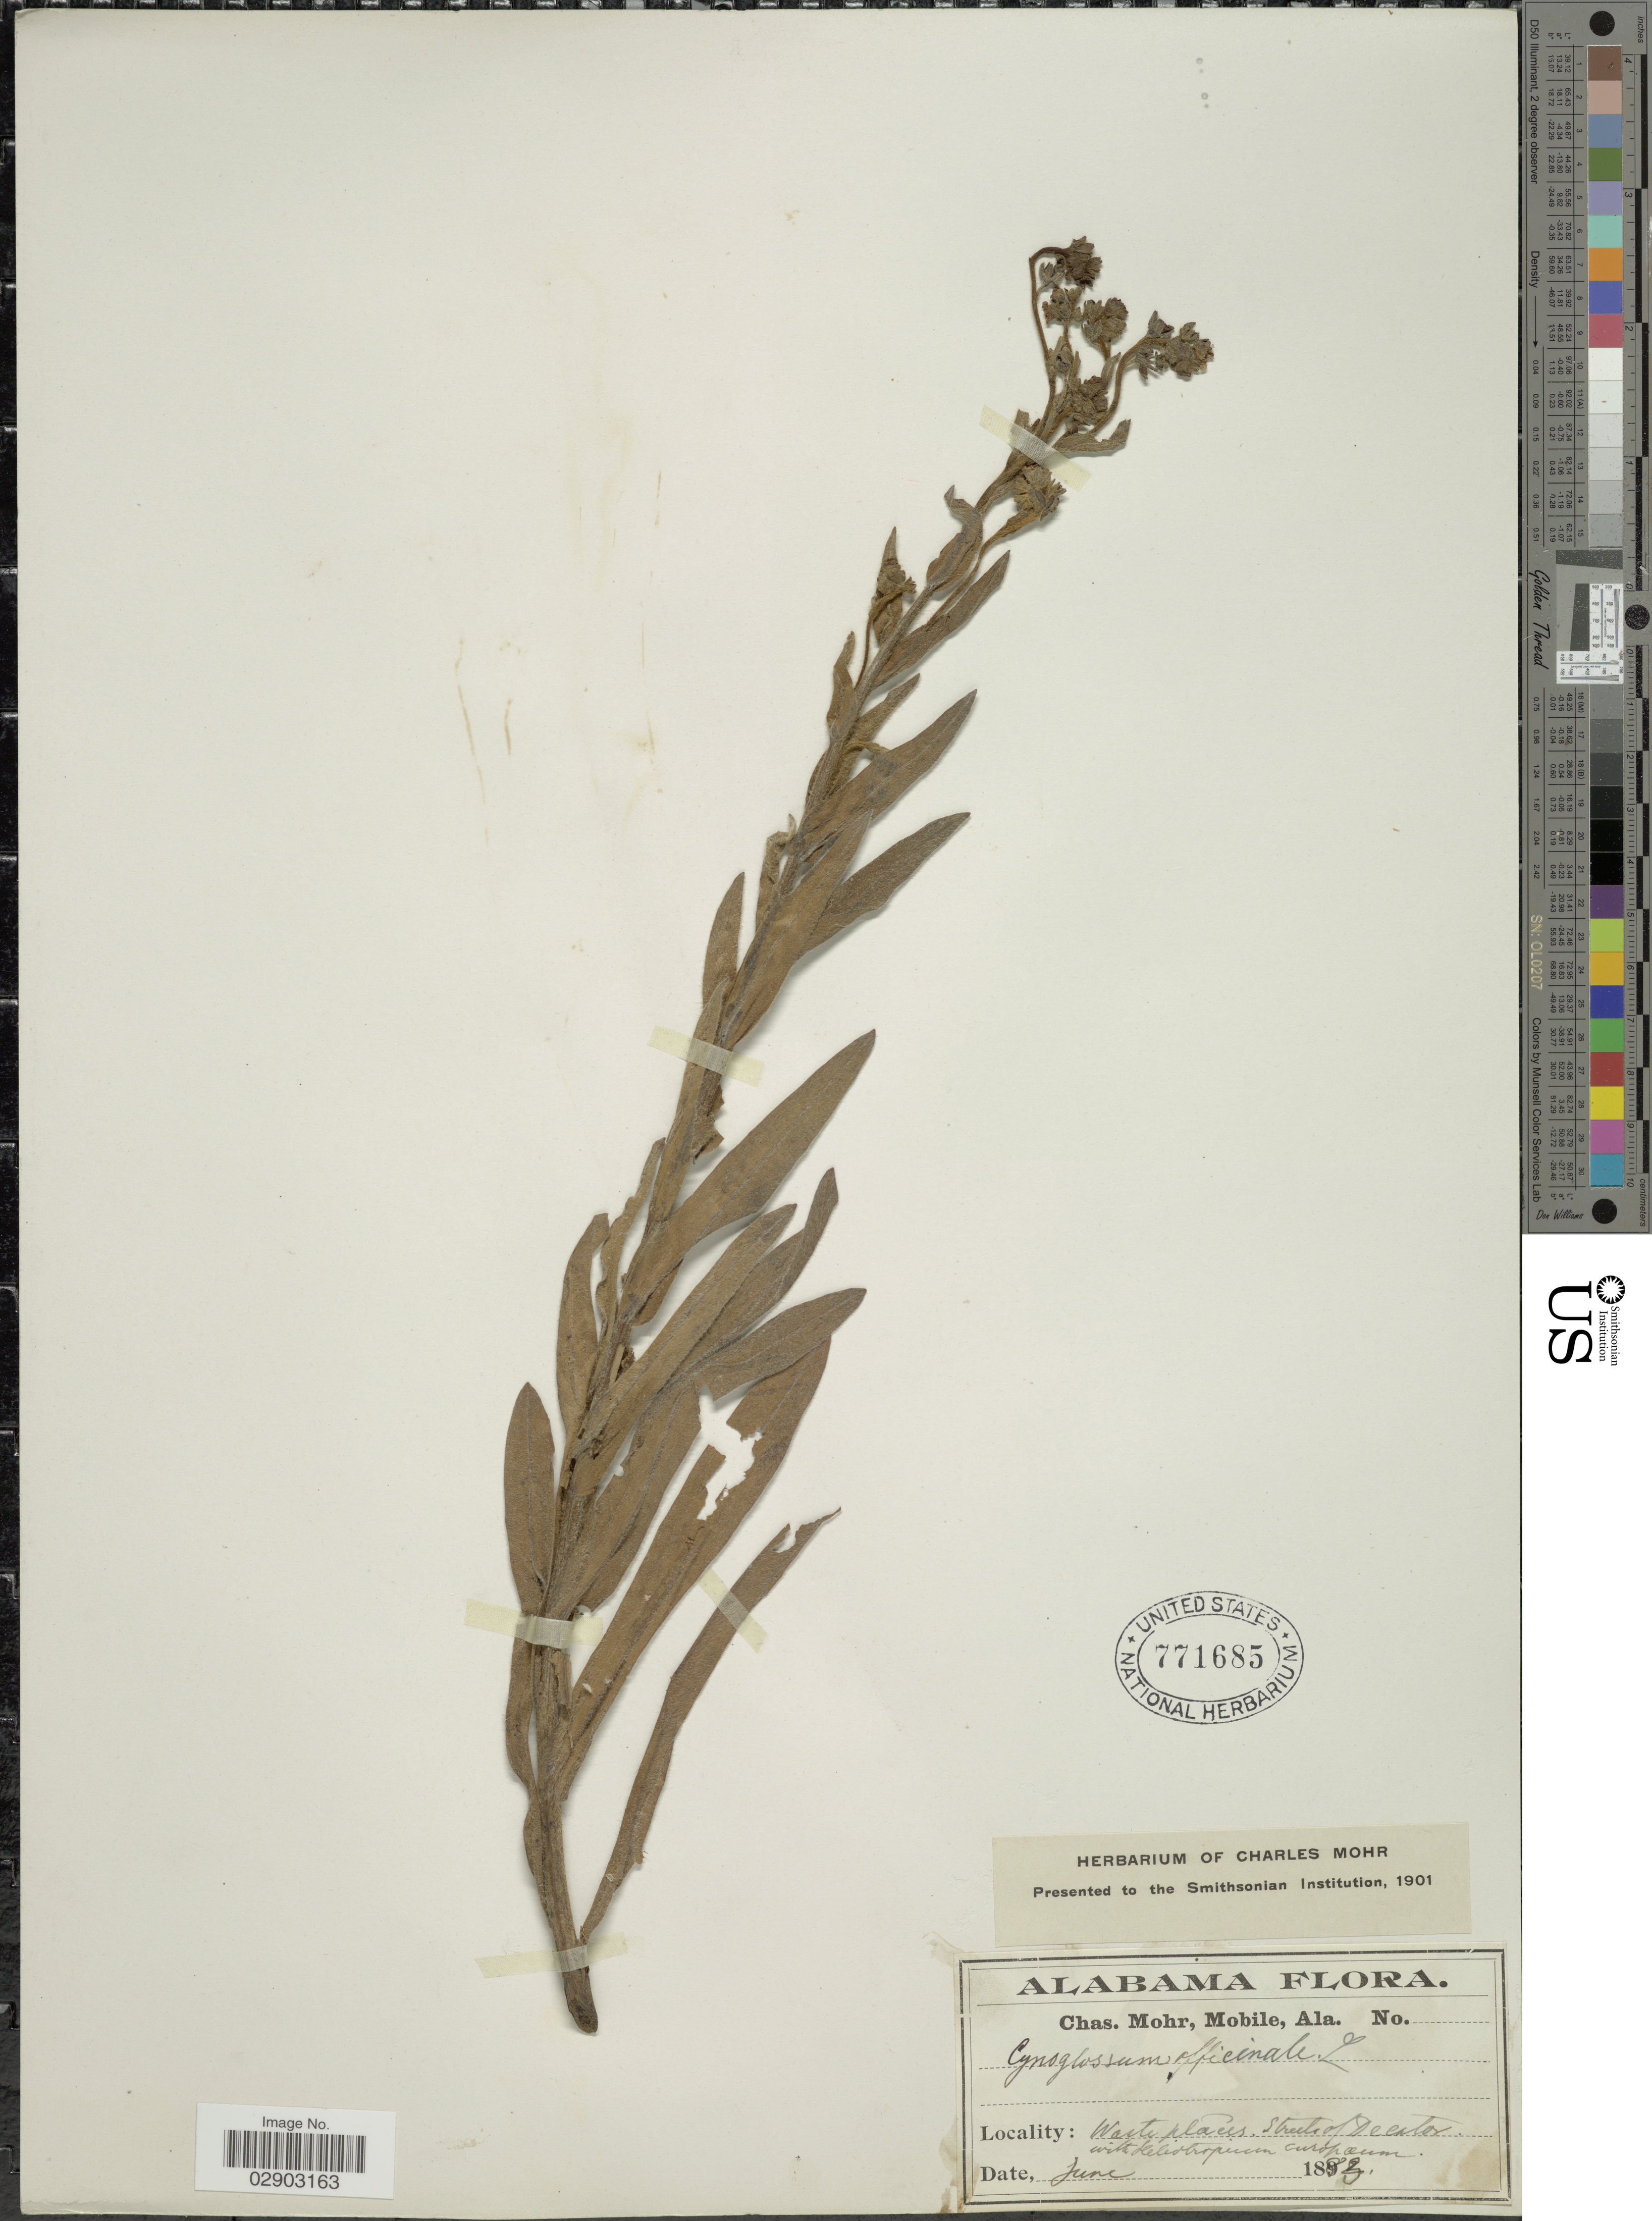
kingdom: Plantae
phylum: Tracheophyta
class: Magnoliopsida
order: Boraginales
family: Boraginaceae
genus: Cynoglossum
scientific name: Cynoglossum officinale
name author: L.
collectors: Mohr, C. T. (herbarium)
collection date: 1883-06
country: United States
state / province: Alabama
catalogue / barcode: US 771685